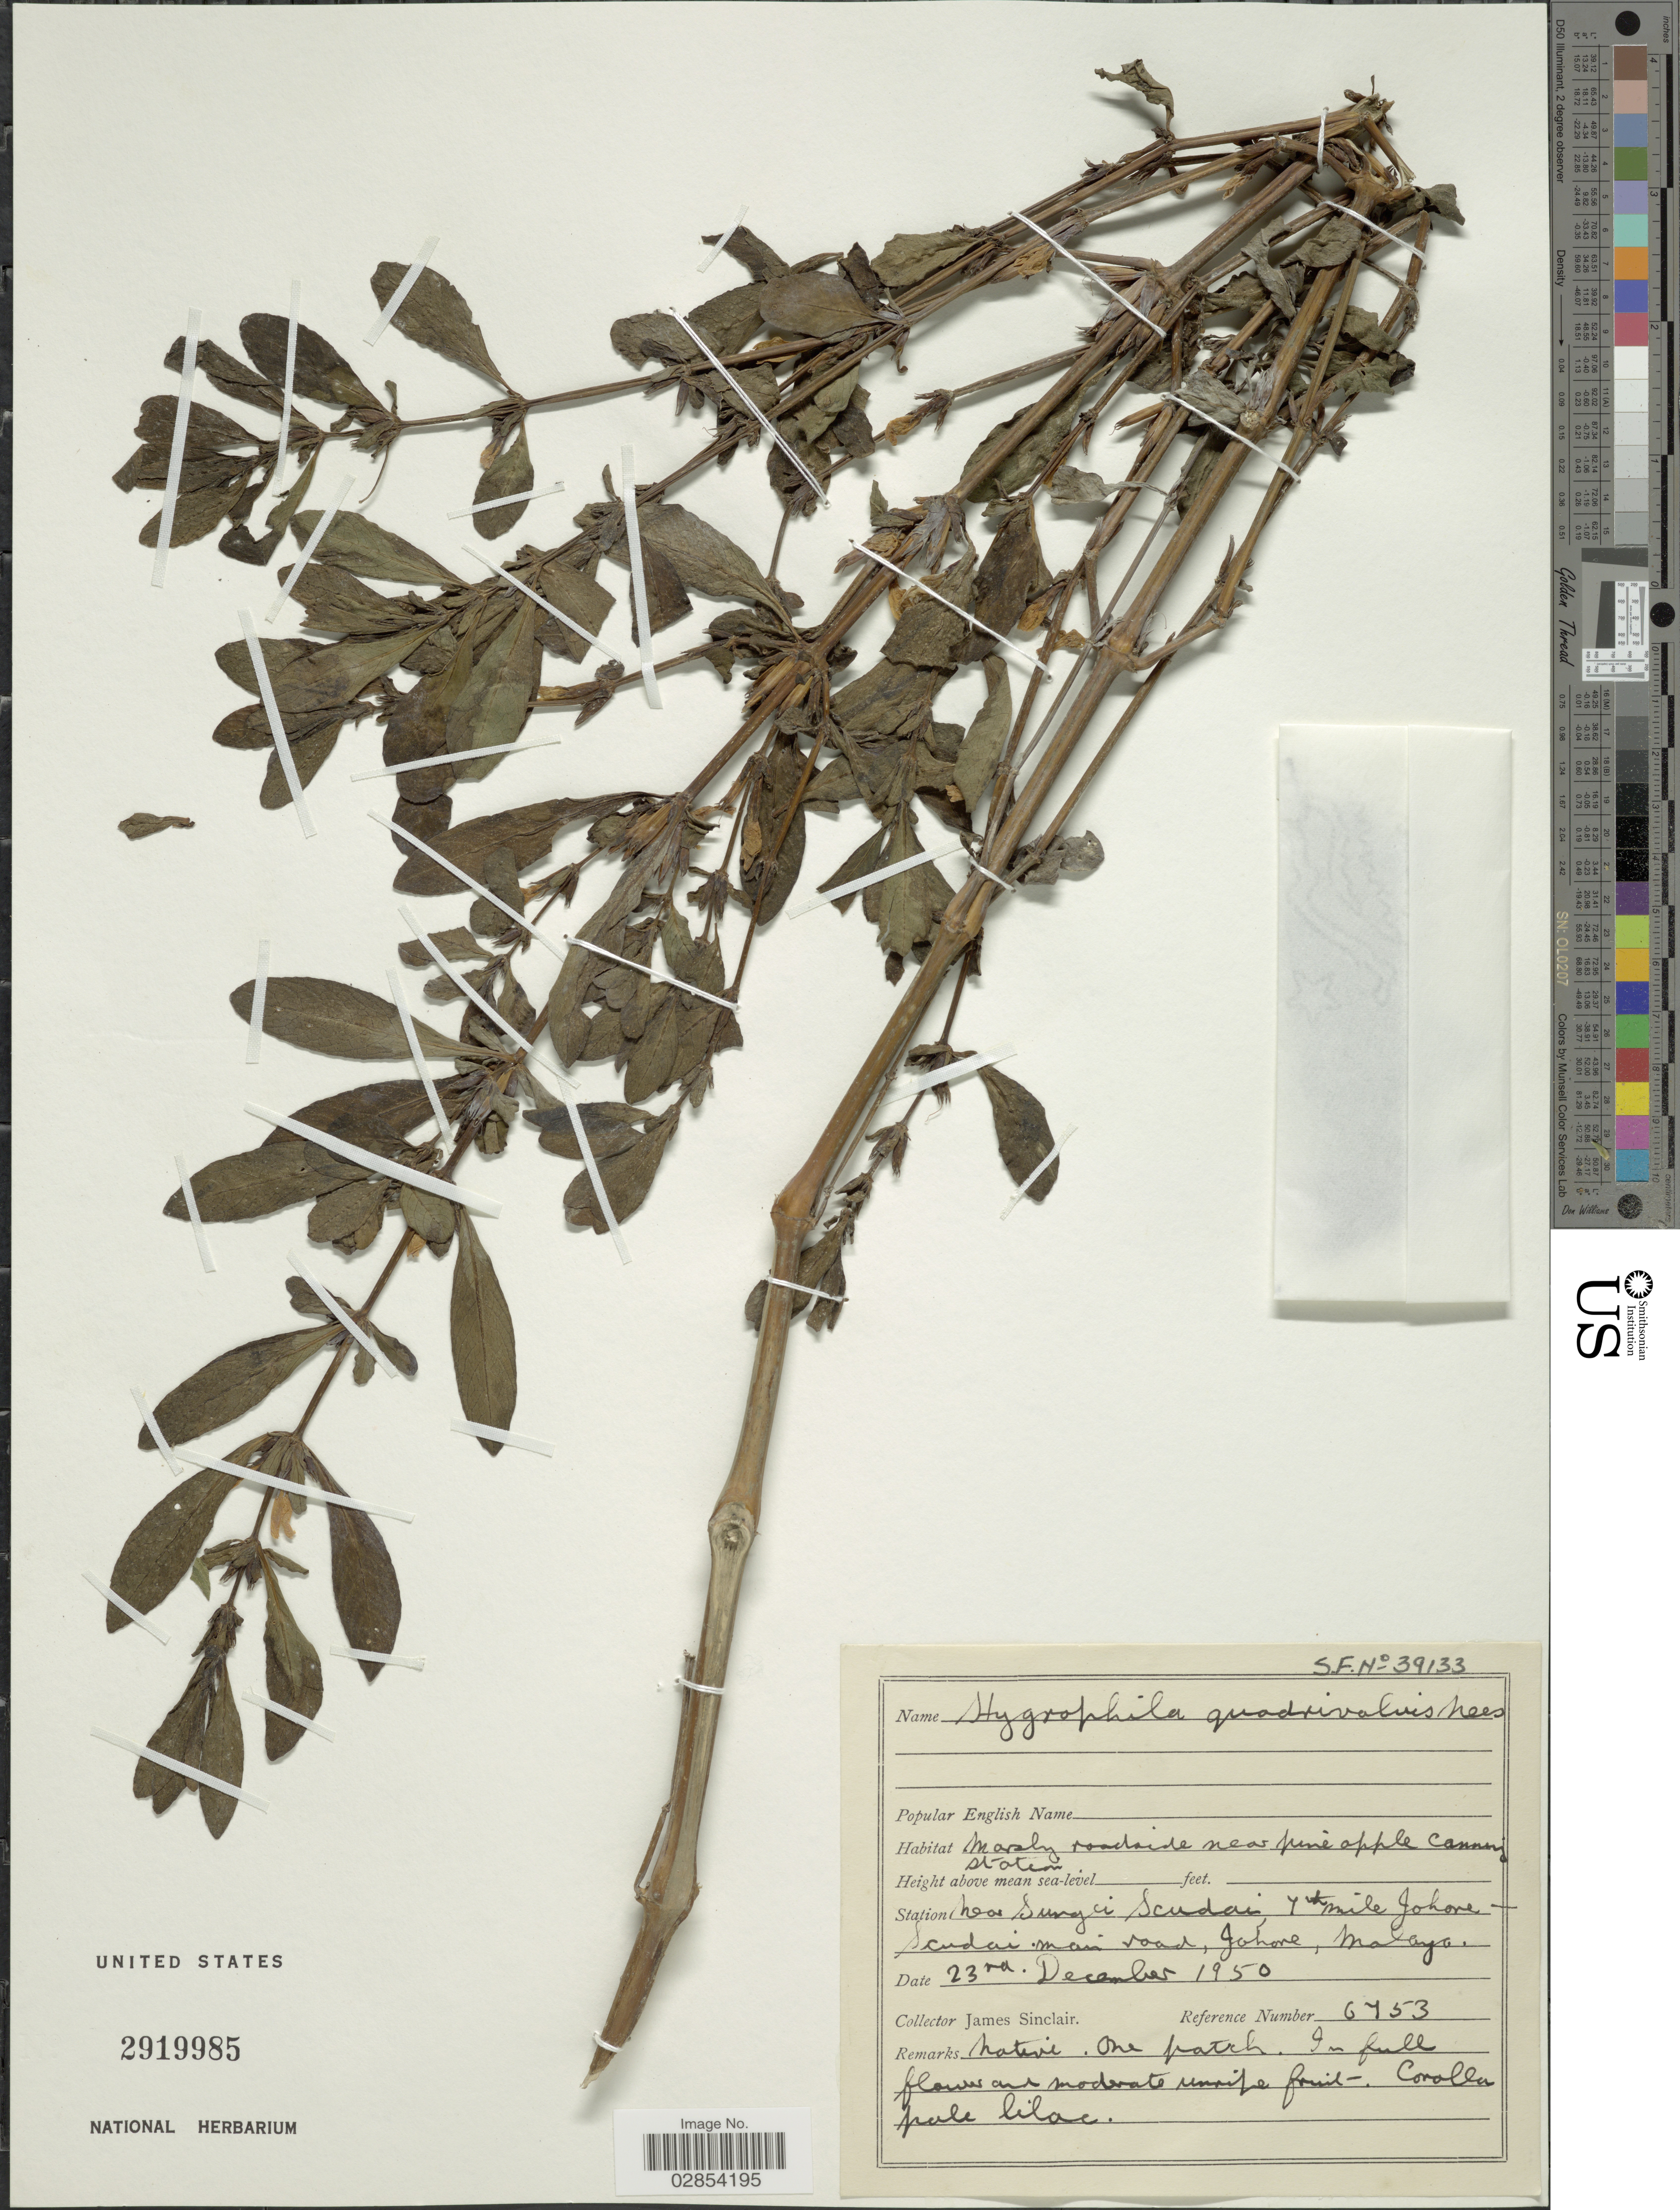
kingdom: Plantae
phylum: Tracheophyta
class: Magnoliopsida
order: Lamiales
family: Acanthaceae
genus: Hygrophila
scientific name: Hygrophila erecta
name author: (Burm. f.) Hochr.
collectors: J. Sinclair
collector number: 6753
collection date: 1950-12-23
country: Malaysia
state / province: Johor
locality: Station near Sungei Scudai 7th mile Johore - Scudai main road, Johore, Malaya.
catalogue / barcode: US 2919985